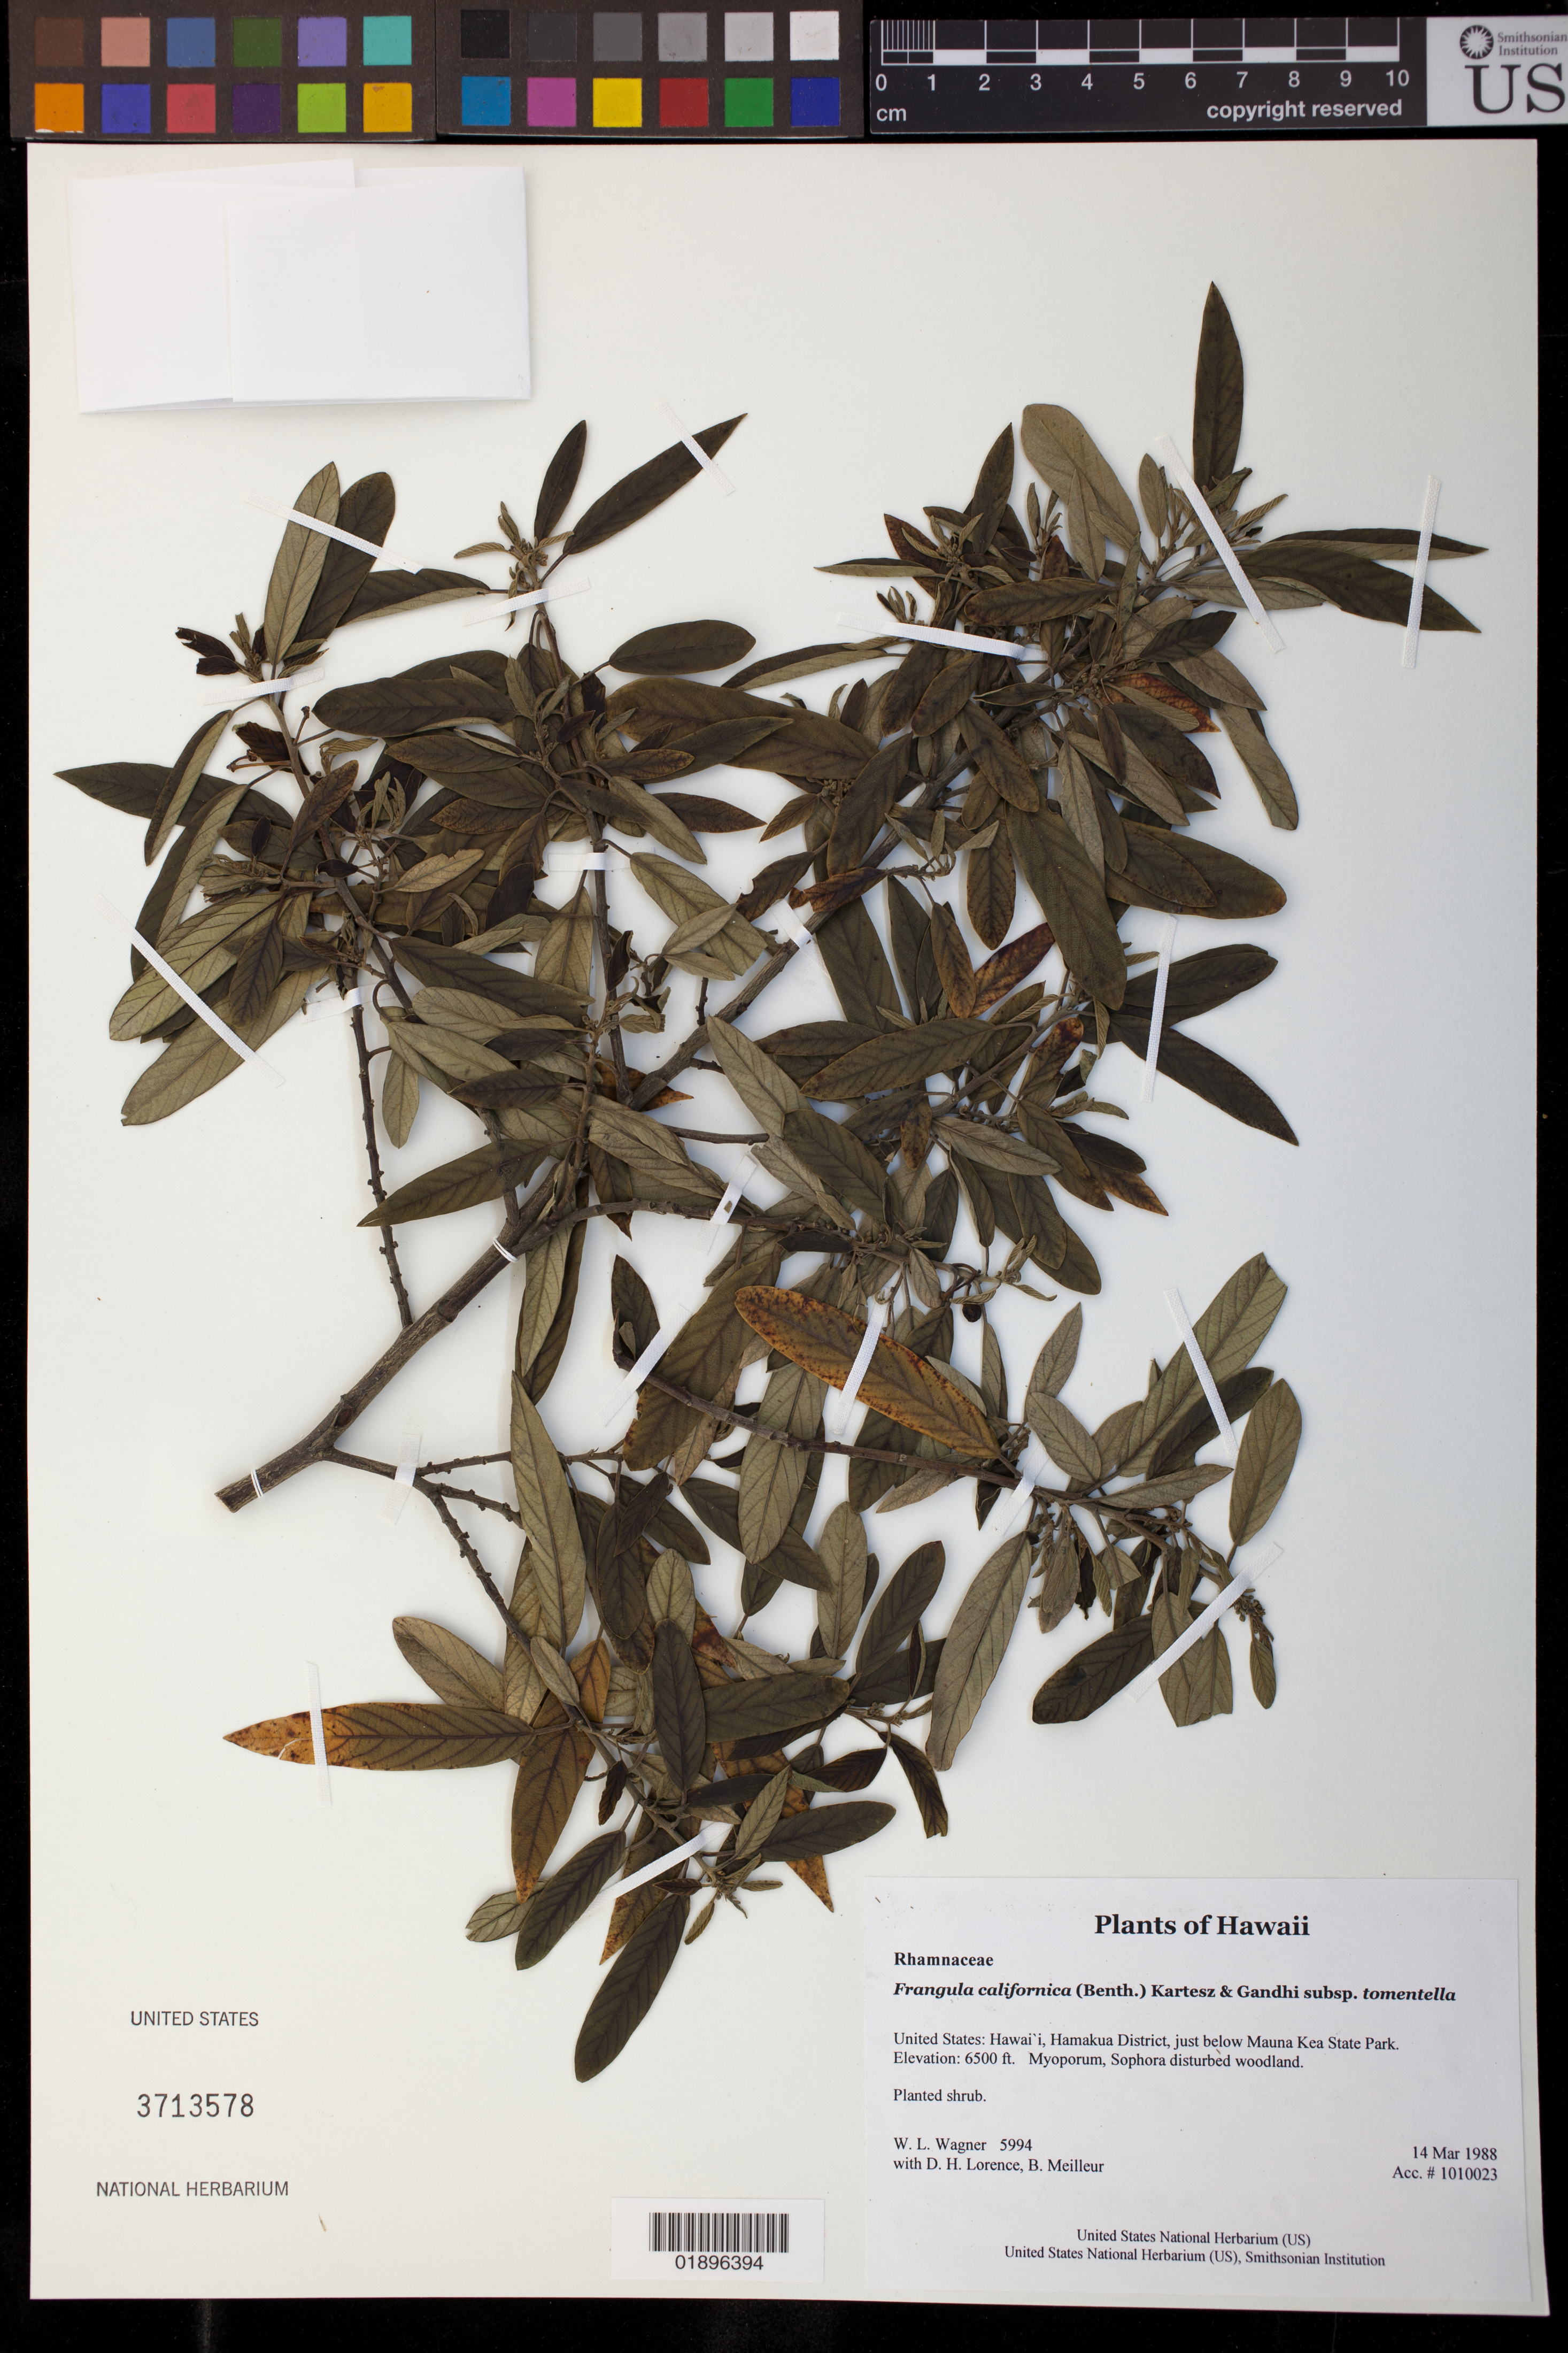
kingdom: Plantae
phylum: Tracheophyta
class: Magnoliopsida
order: Rosales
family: Rhamnaceae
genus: Frangula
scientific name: Frangula californica subsp. tomentella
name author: (Benth.) Kartesz & Gandhi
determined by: Wagner, W. L., (BOT), Smithsonian Institution - National Museum of Natural History (UNITED STATES)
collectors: W. L. Wagner, D. Lorence & B. Meilleur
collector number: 5994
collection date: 1988-03-14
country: United States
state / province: Hawaii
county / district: Hawaii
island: Hawaii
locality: Hamakua District, just below Mauna Kea State Park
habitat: Disturbed woodland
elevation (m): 1981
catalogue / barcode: US 3713578